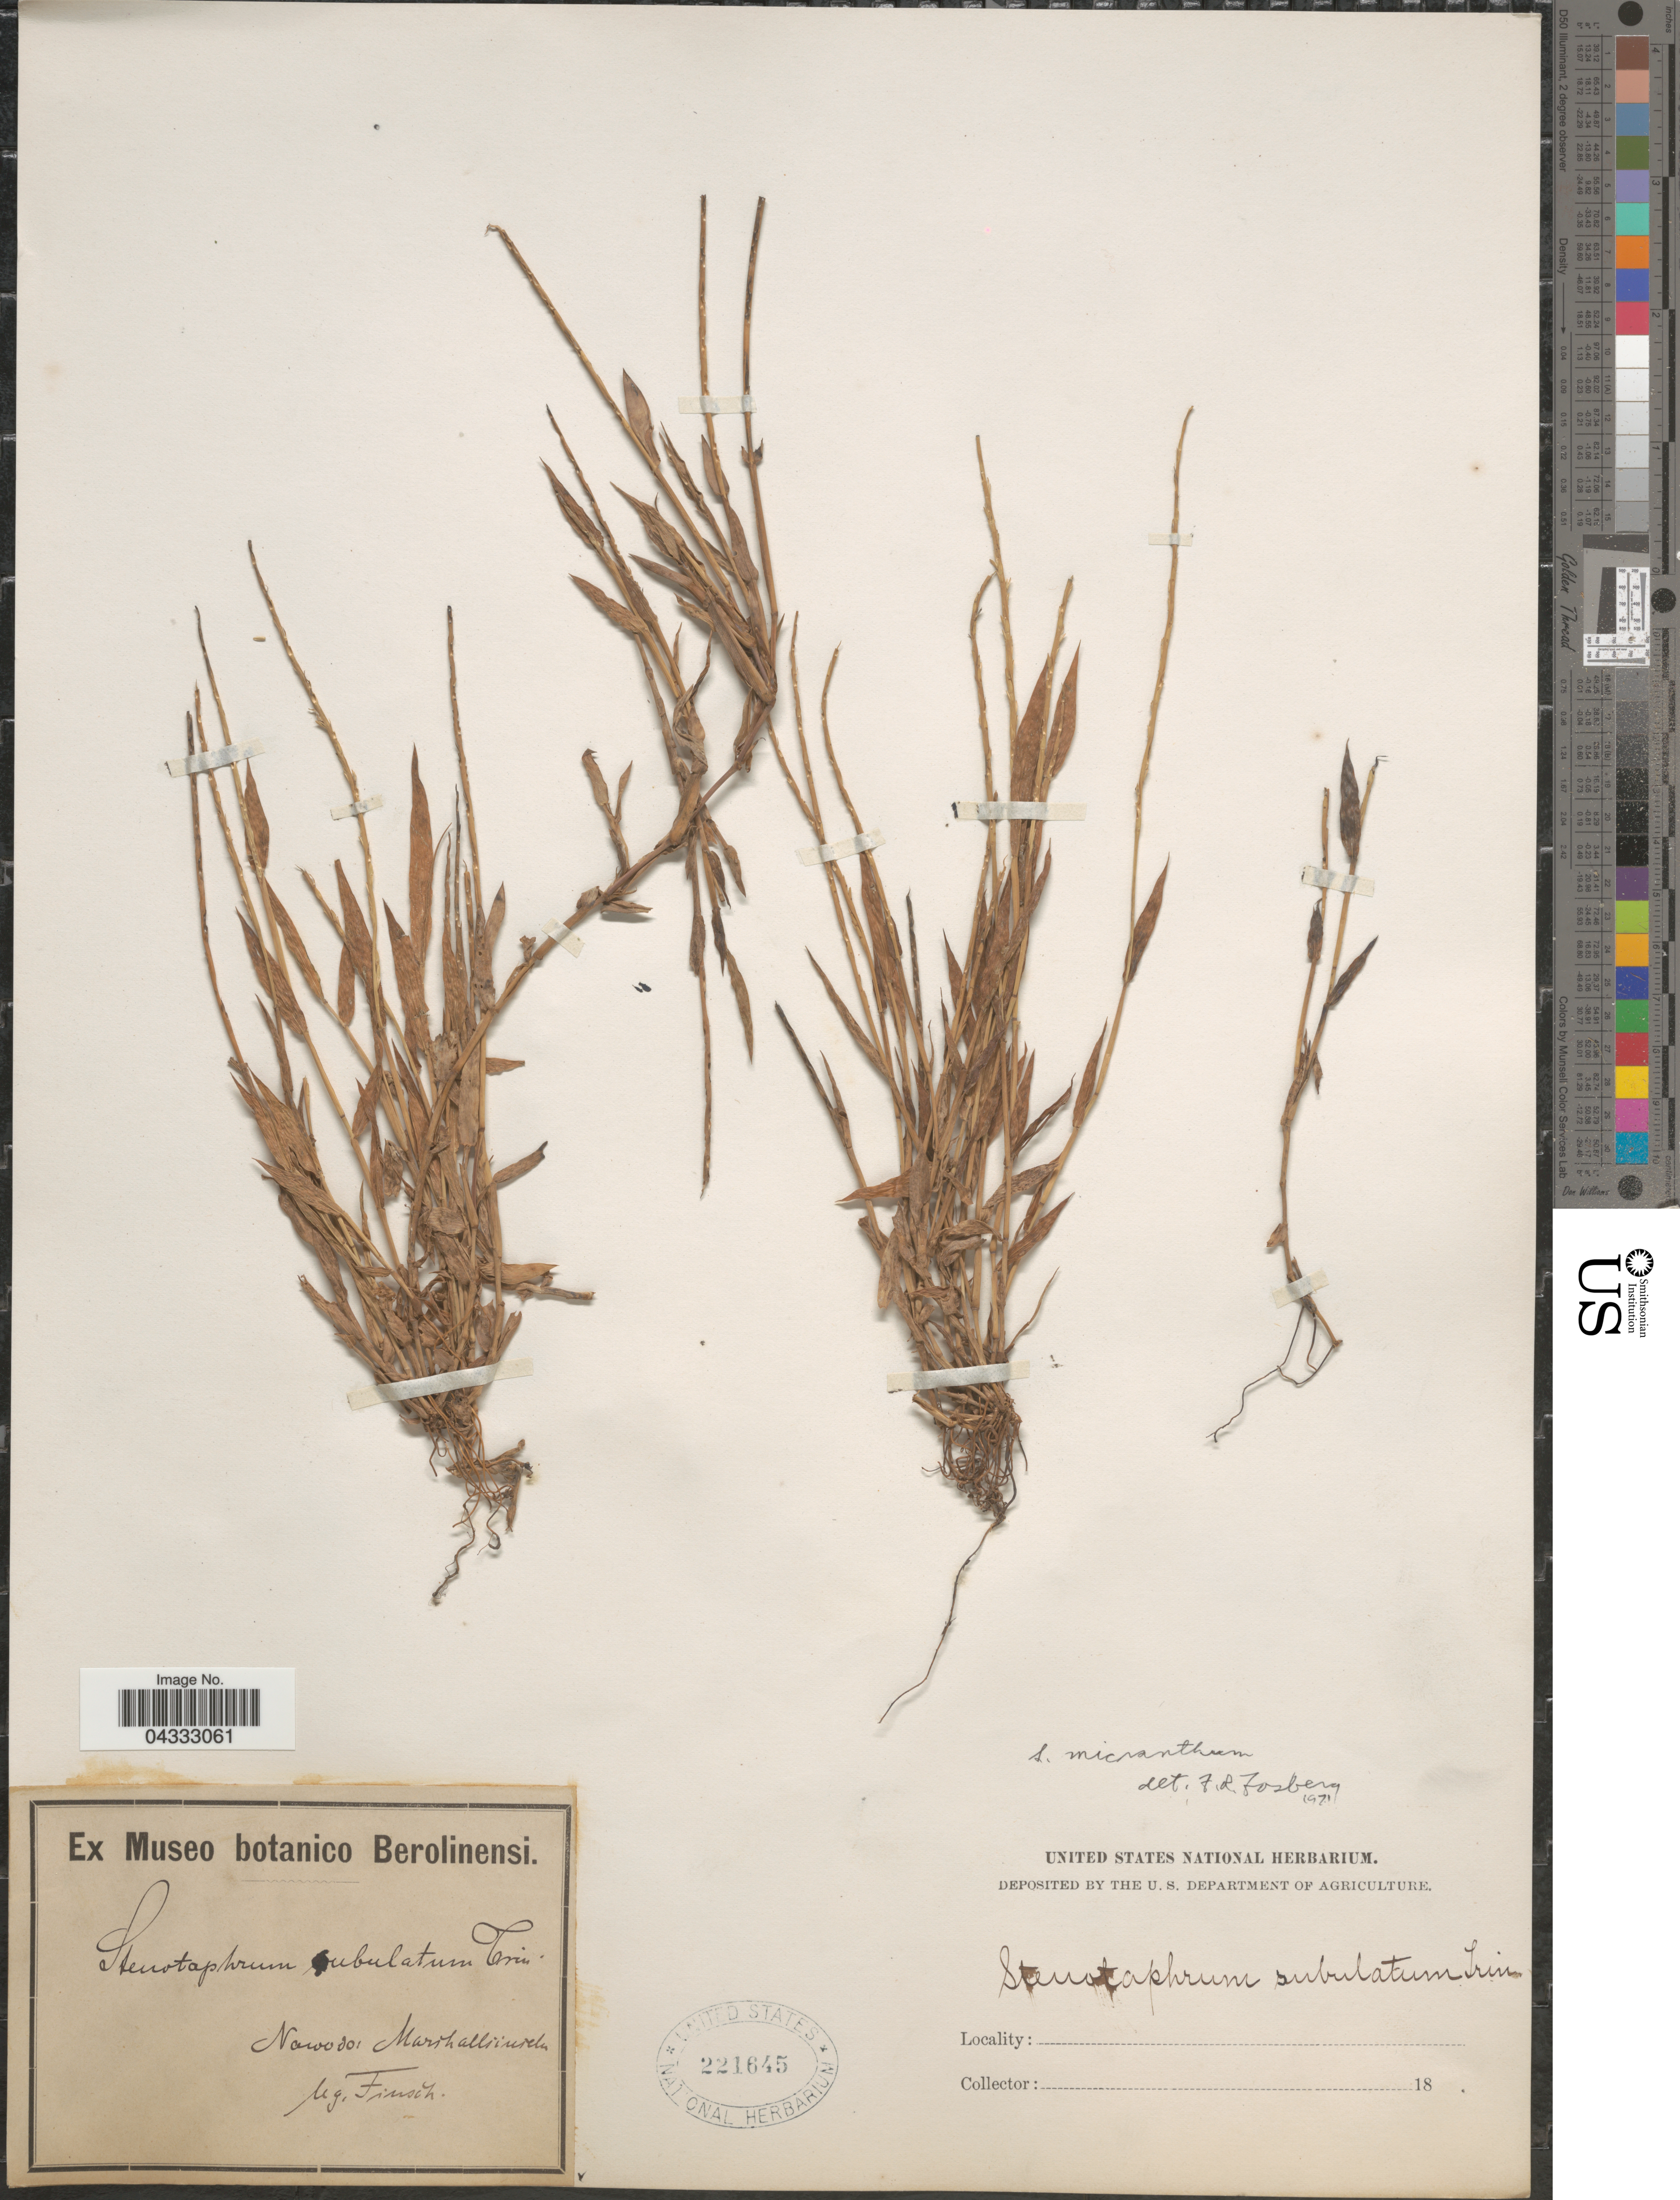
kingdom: Plantae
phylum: Tracheophyta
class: Liliopsida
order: Poales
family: Poaceae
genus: Stenotaphrum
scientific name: Stenotaphrum micranthum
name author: (Desv.) C.E. Hubb.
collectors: -. Fiusch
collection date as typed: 18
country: Marshall Islands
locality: Nawodo: Marshall insula.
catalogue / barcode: US 221645